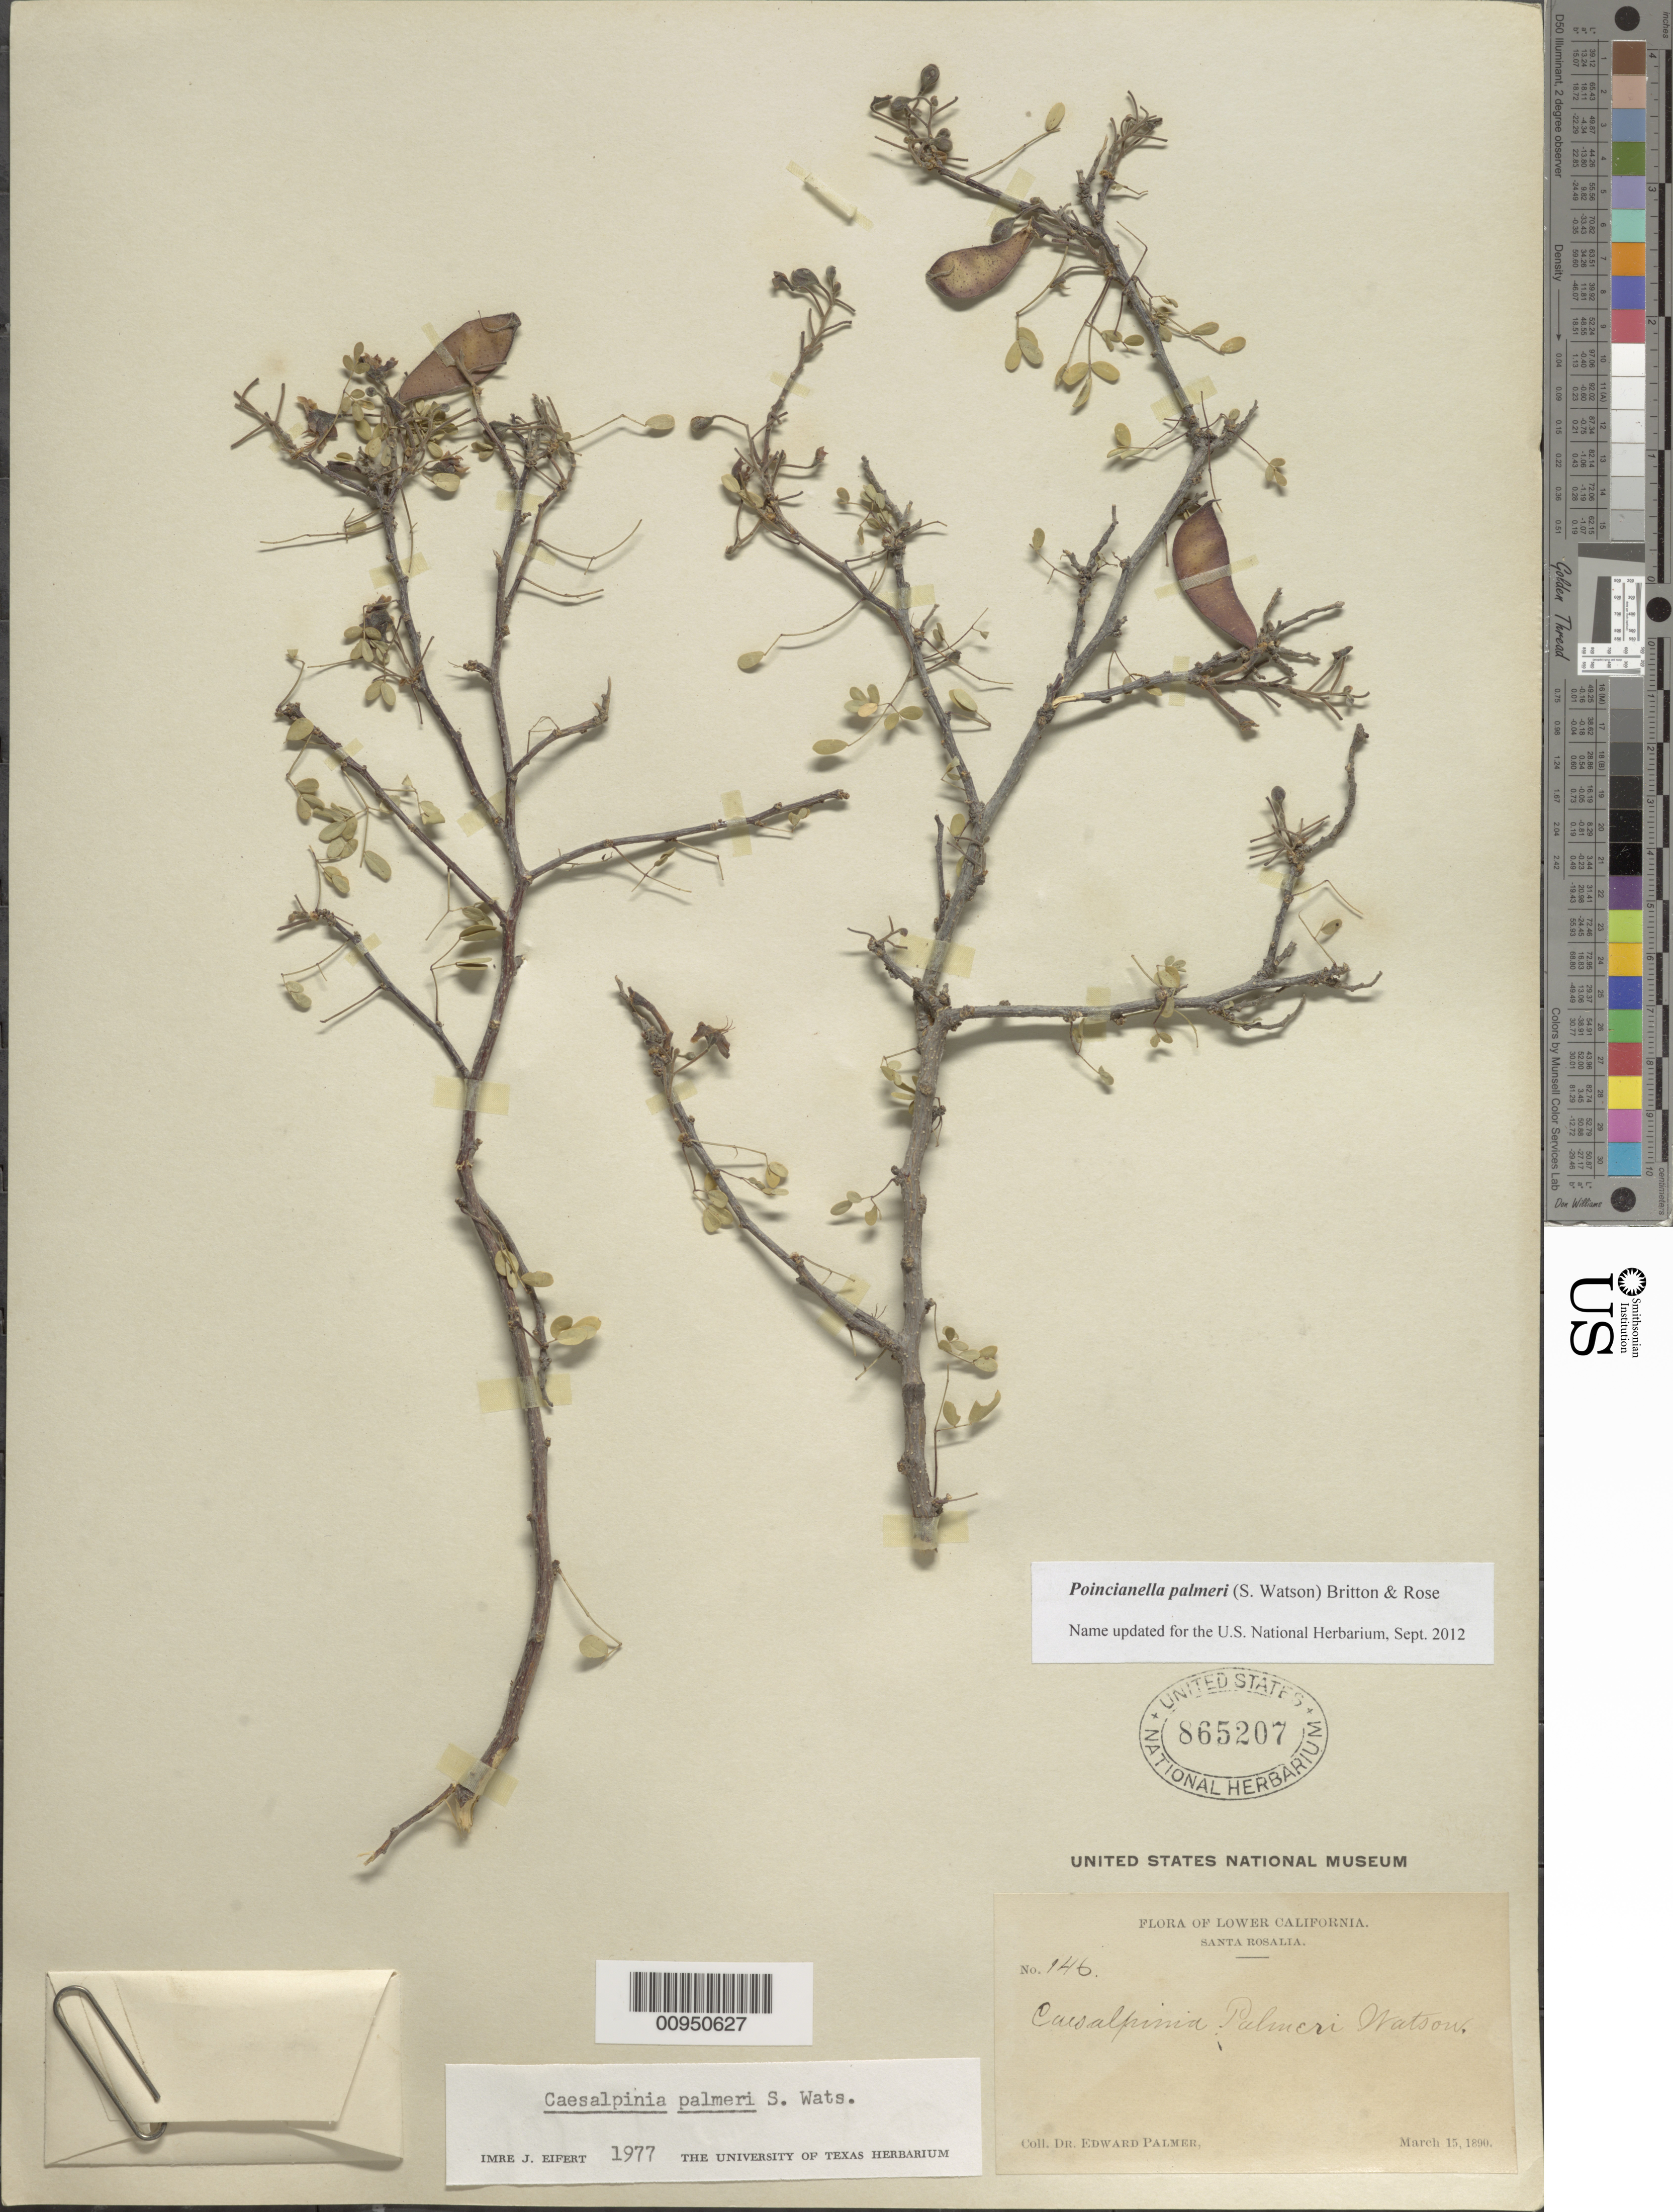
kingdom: Plantae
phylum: Tracheophyta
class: Magnoliopsida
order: Fabales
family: Fabaceae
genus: Erythrostemon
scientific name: Erythrostemon palmeri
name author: (S. Watson) Gagnon & G.P. Lewis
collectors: E. Palmer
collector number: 146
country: Mexico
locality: Santa Rosalia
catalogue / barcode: US 865207